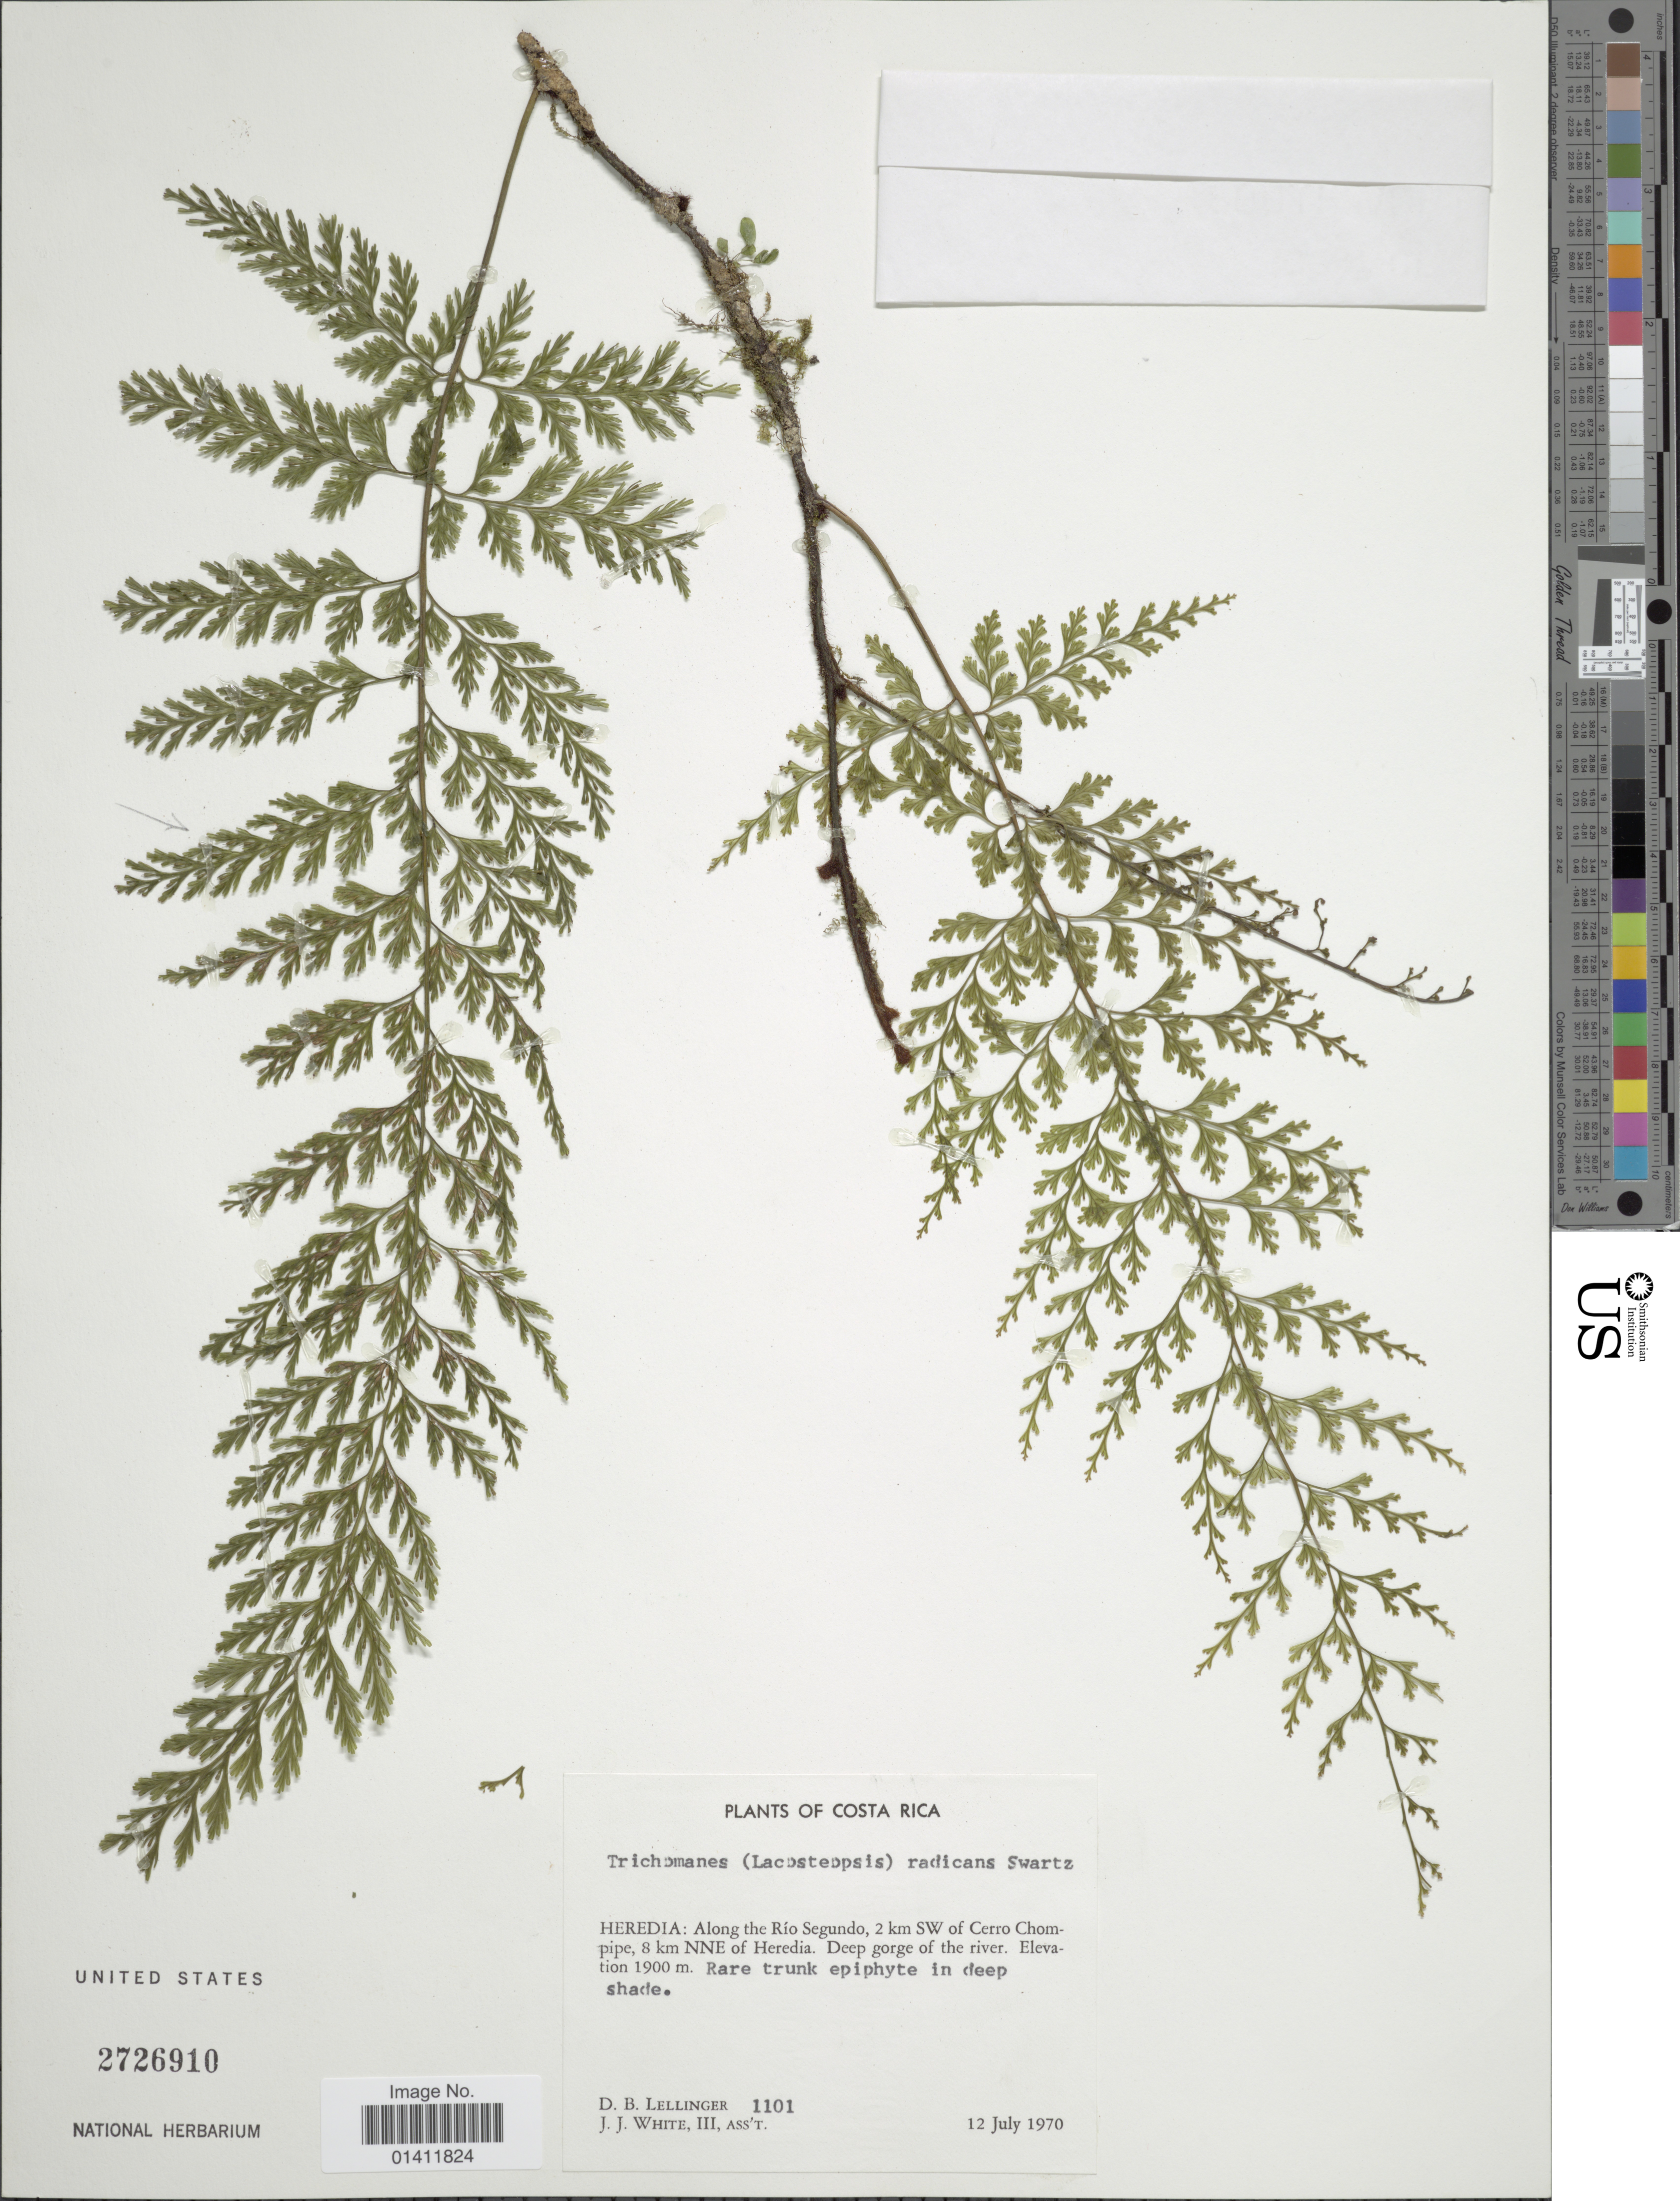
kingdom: Plantae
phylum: Tracheophyta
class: Polypodiopsida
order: Hymenophyllales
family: Hymenophyllaceae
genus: Vandenboschia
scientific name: Vandenboschia radicans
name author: (Sw.) Copel.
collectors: D. B. Lellinger & J. J. White III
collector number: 1101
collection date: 1970-07-12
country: Costa Rica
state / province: Heredia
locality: Along the Rio Segundo, 2 km SW of Cerro Chompipe, 8 km NNE of Heredia.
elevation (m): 1900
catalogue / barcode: US 2726910